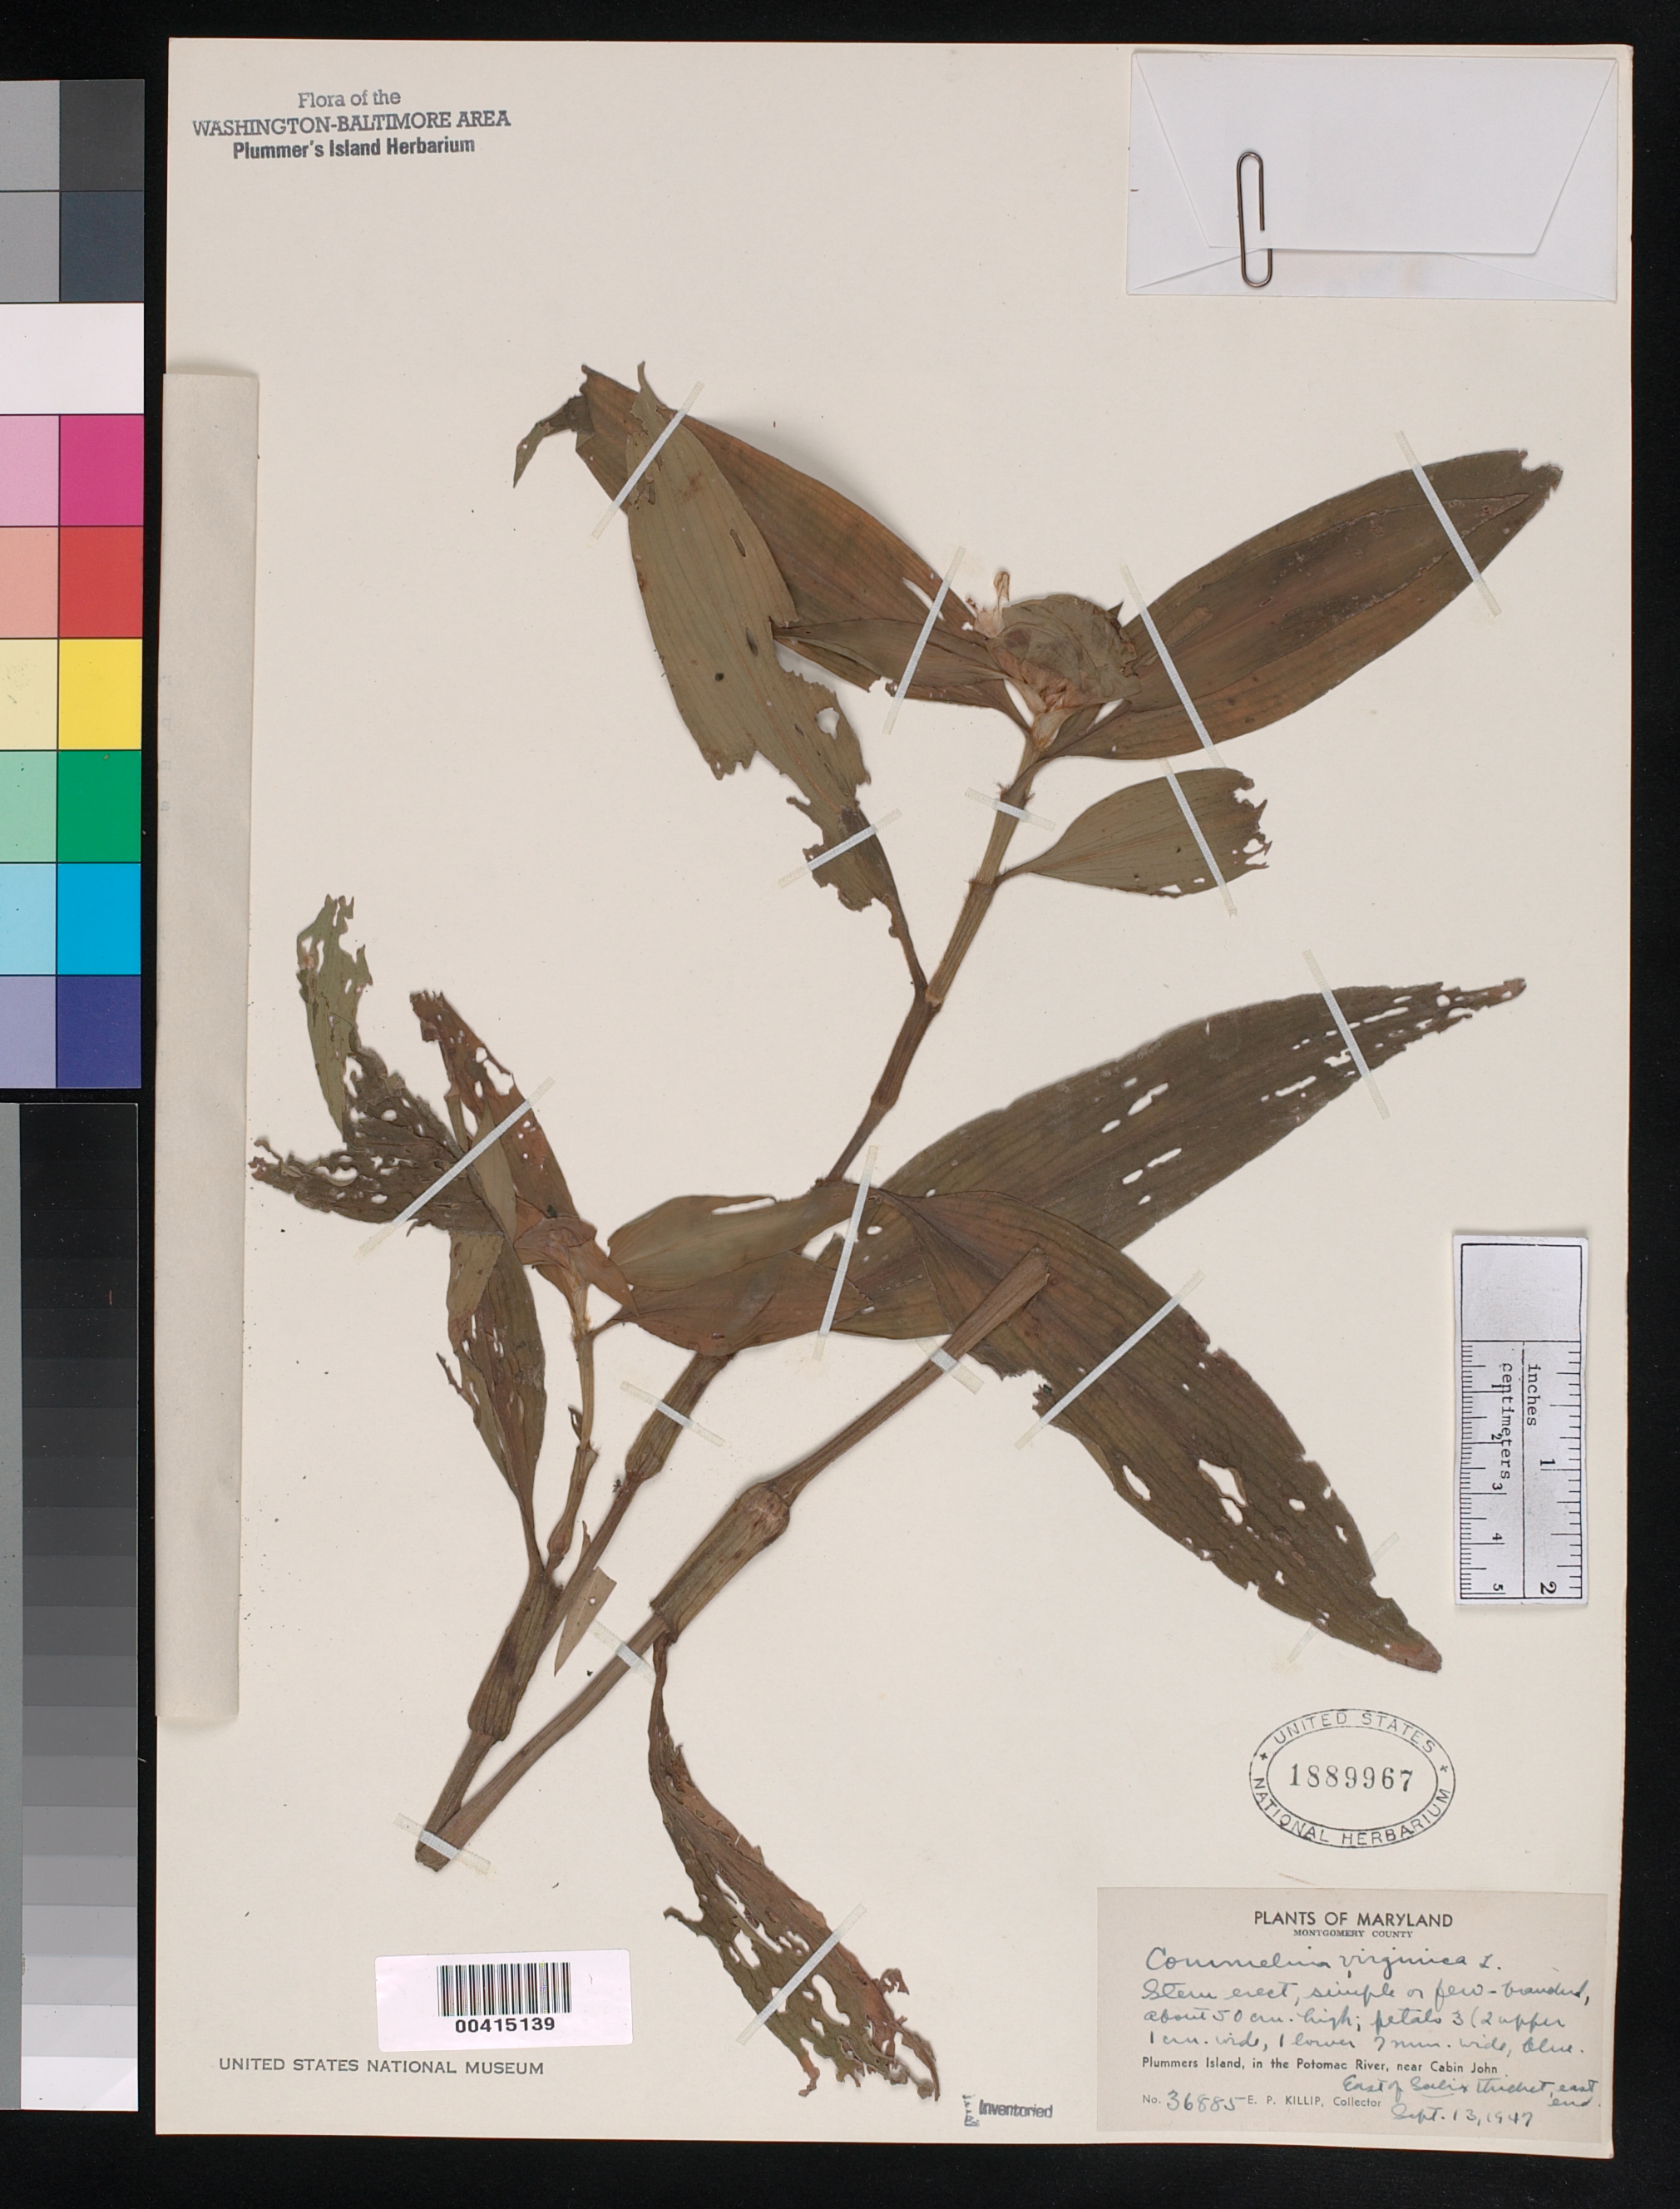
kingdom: Plantae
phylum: Tracheophyta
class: Liliopsida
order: Commelinales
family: Commelinaceae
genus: Commelina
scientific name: Commelina virginica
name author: L.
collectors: E. P. Killip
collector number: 36885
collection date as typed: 13 Sep 1947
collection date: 1947-09-13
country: United States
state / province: Maryland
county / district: Montgomery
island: Plummers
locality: Plummer's Island; east of Salix thicket, east end C. & O. Canal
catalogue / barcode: US 1889967